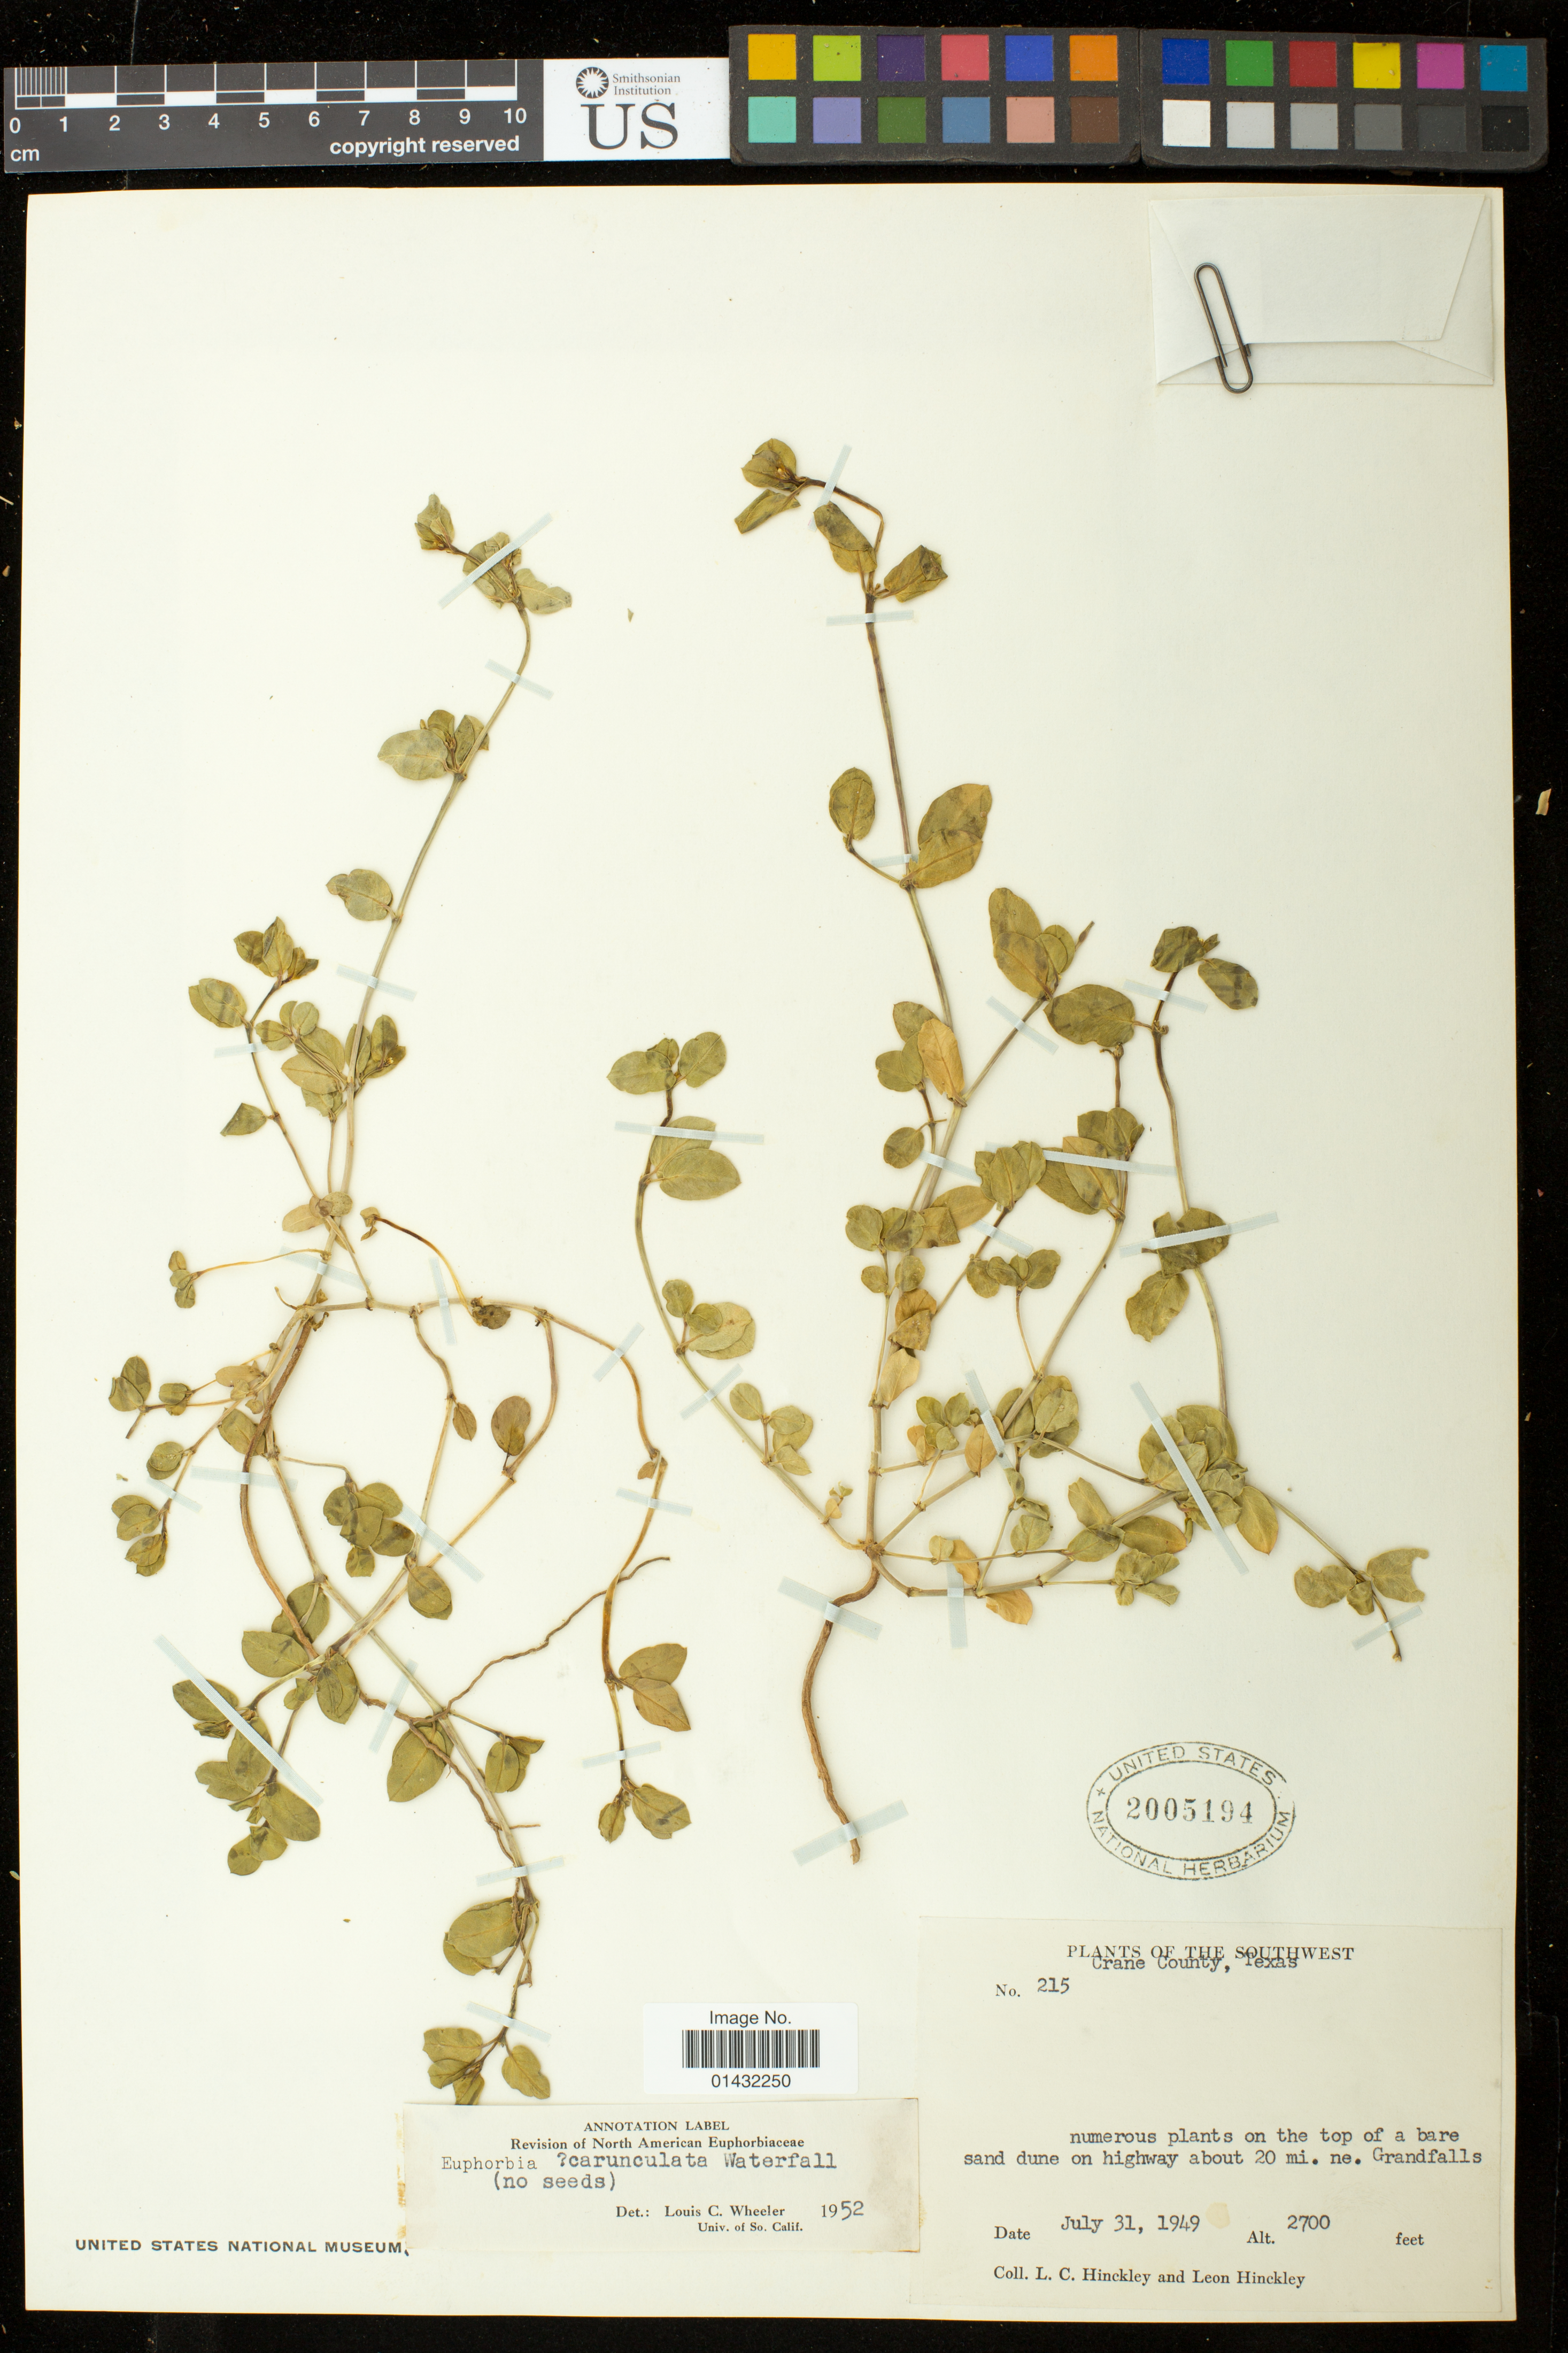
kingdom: Plantae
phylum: Tracheophyta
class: Magnoliopsida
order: Malpighiales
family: Euphorbiaceae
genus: Euphorbia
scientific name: Euphorbia carunculata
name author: Waterf.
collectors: L. Hinckley & L. Hinckley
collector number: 215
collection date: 1949-07-31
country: United States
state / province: Texas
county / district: Crane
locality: Highway about 20 mi. ne. Grandfalls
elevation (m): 823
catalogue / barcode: US 2005194